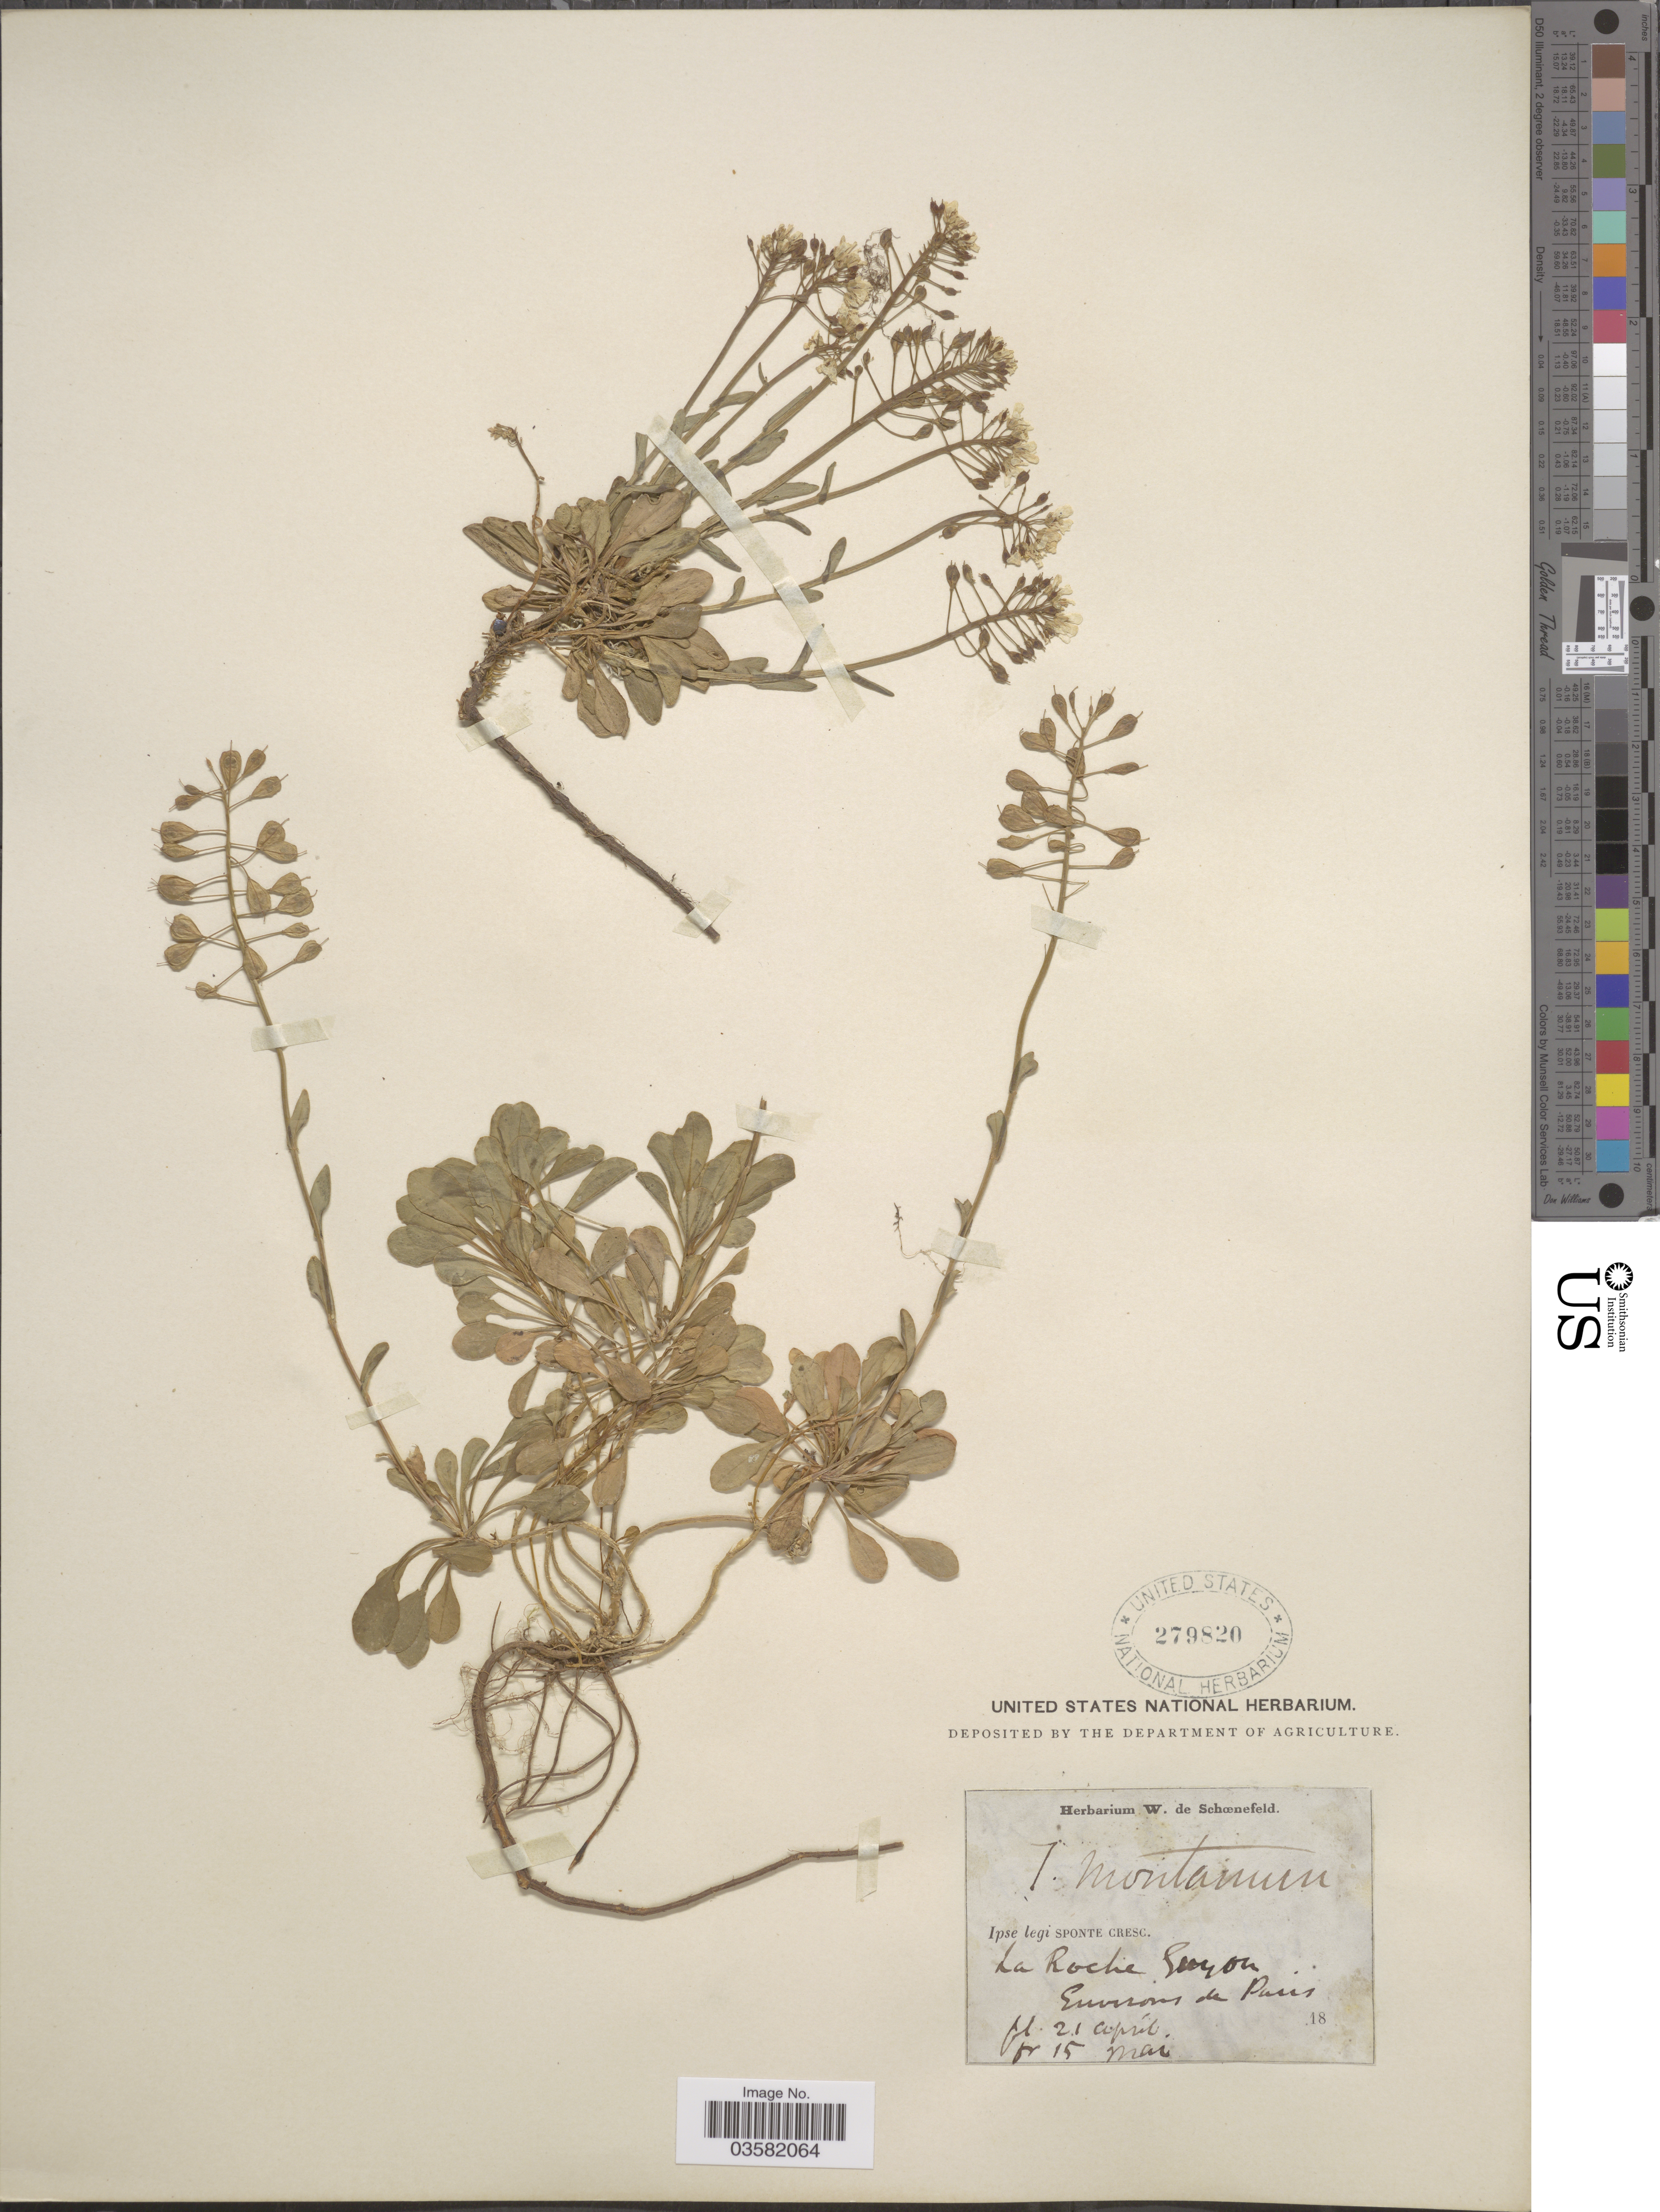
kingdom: Plantae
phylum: Tracheophyta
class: Magnoliopsida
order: Brassicales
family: Brassicaceae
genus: Thlaspi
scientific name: Thlaspi montanum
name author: L.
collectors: W. Schoenefeld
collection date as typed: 21 april 15 mai 18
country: France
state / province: Pays de la Loire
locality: Sponte Cresc. [unsure placement] La Roche sur Yon. Environs de Paris.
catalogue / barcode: US 279820